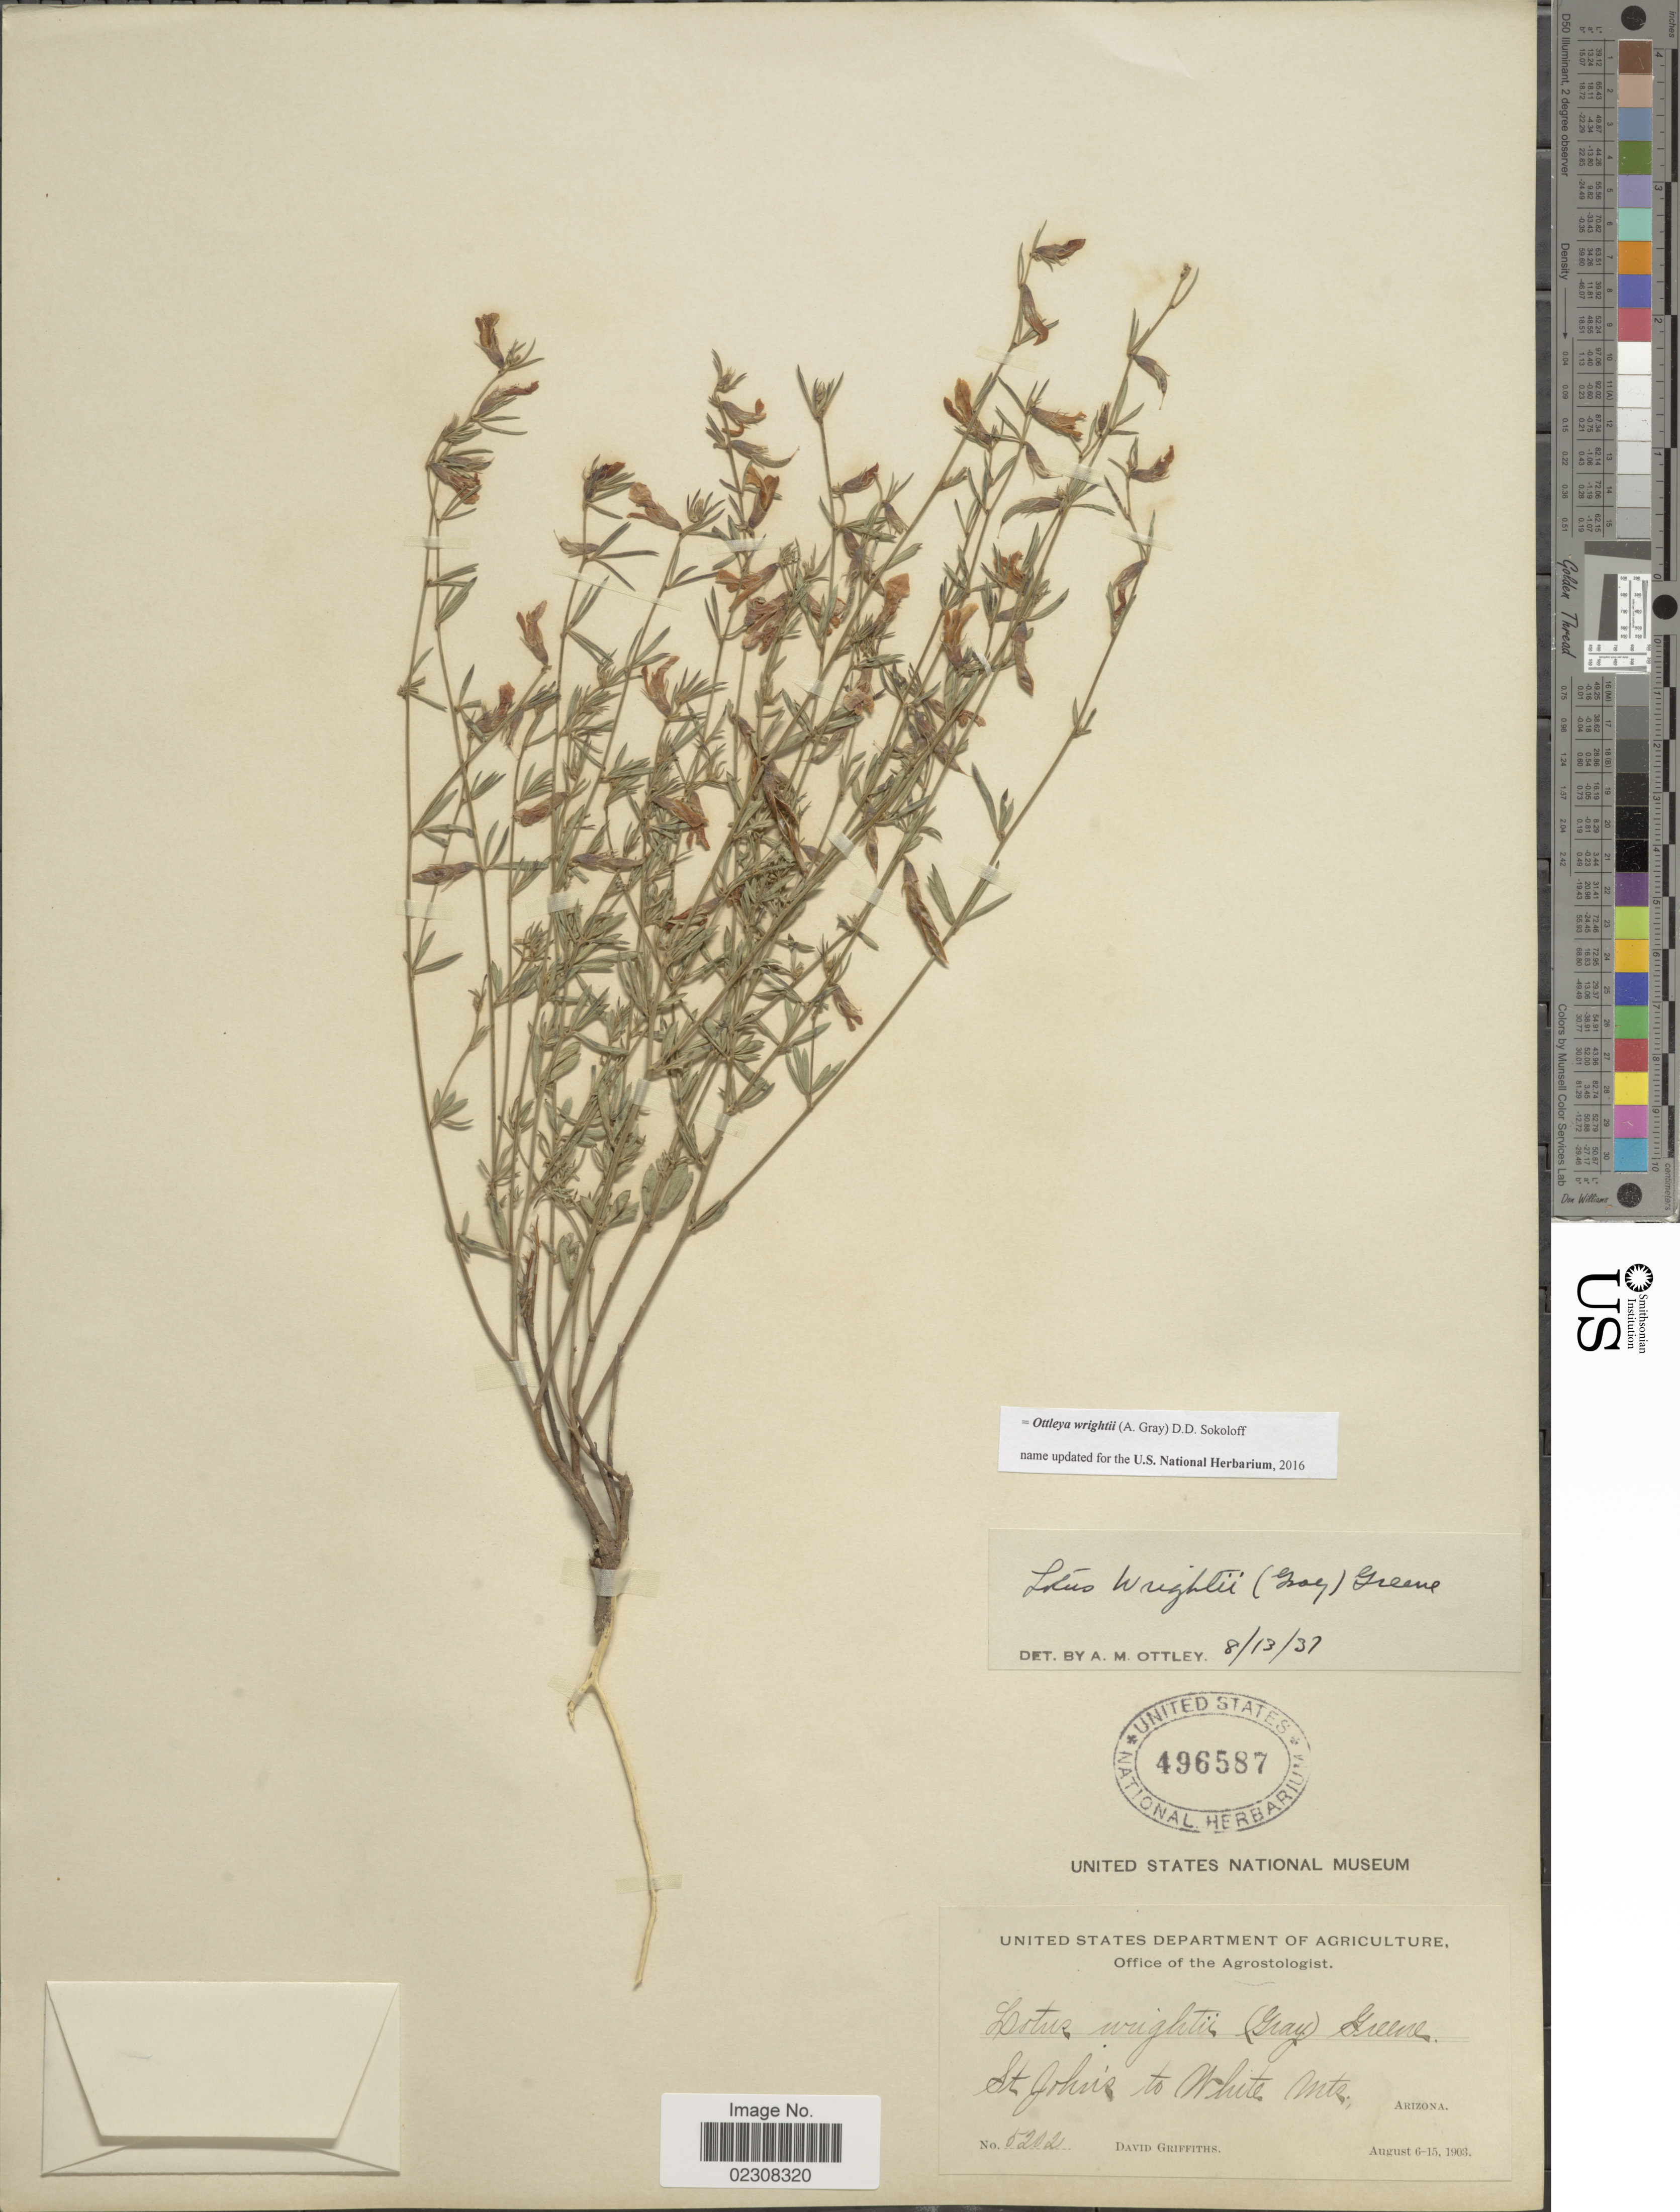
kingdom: Plantae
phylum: Tracheophyta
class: Magnoliopsida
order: Fabales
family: Fabaceae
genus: Ottleya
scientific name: Ottleya wrightii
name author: (A. Gray) D.D. Sokoloff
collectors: D. Griffiths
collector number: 5202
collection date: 1903-08-06/1903-08-15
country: United States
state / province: Arizona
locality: St John's to White Mts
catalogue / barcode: US 496587